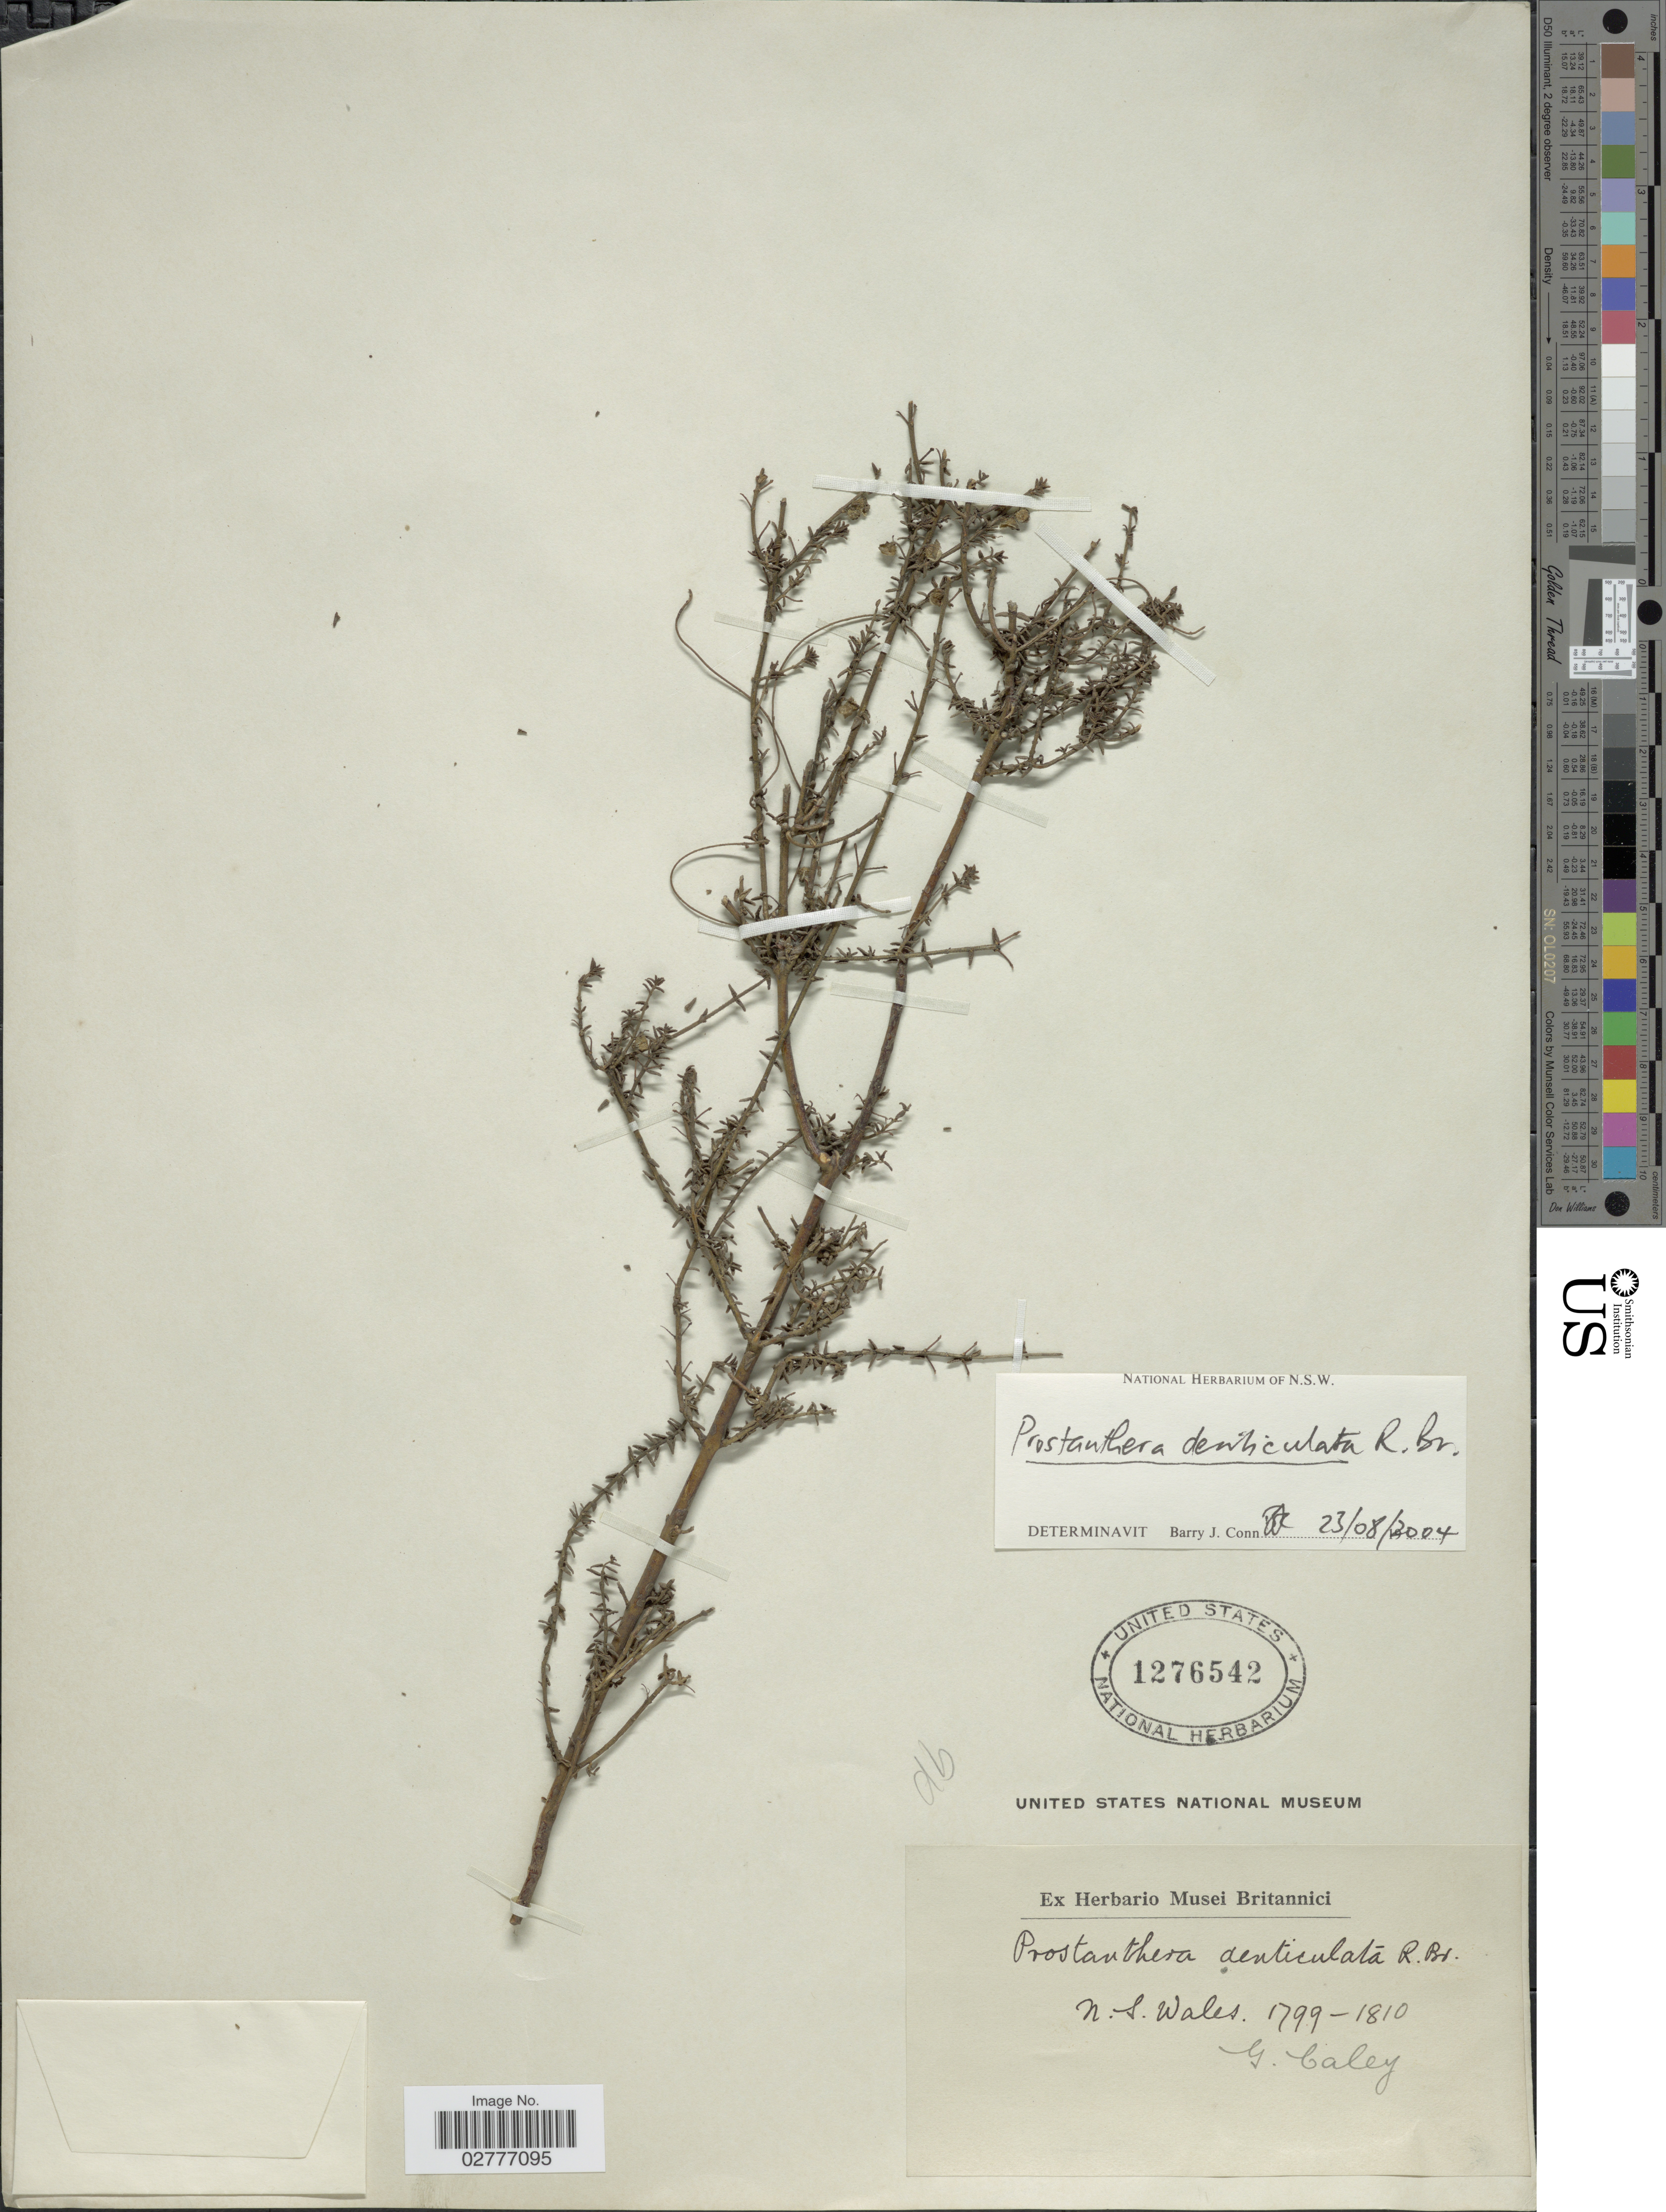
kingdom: Plantae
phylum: Tracheophyta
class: Magnoliopsida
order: Lamiales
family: Lamiaceae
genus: Prostanthera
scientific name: Prostanthera denticulata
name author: R. Br.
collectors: G. Caley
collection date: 1799/1810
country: Australia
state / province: New South Wales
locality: N.S. Wales.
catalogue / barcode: US 1276542